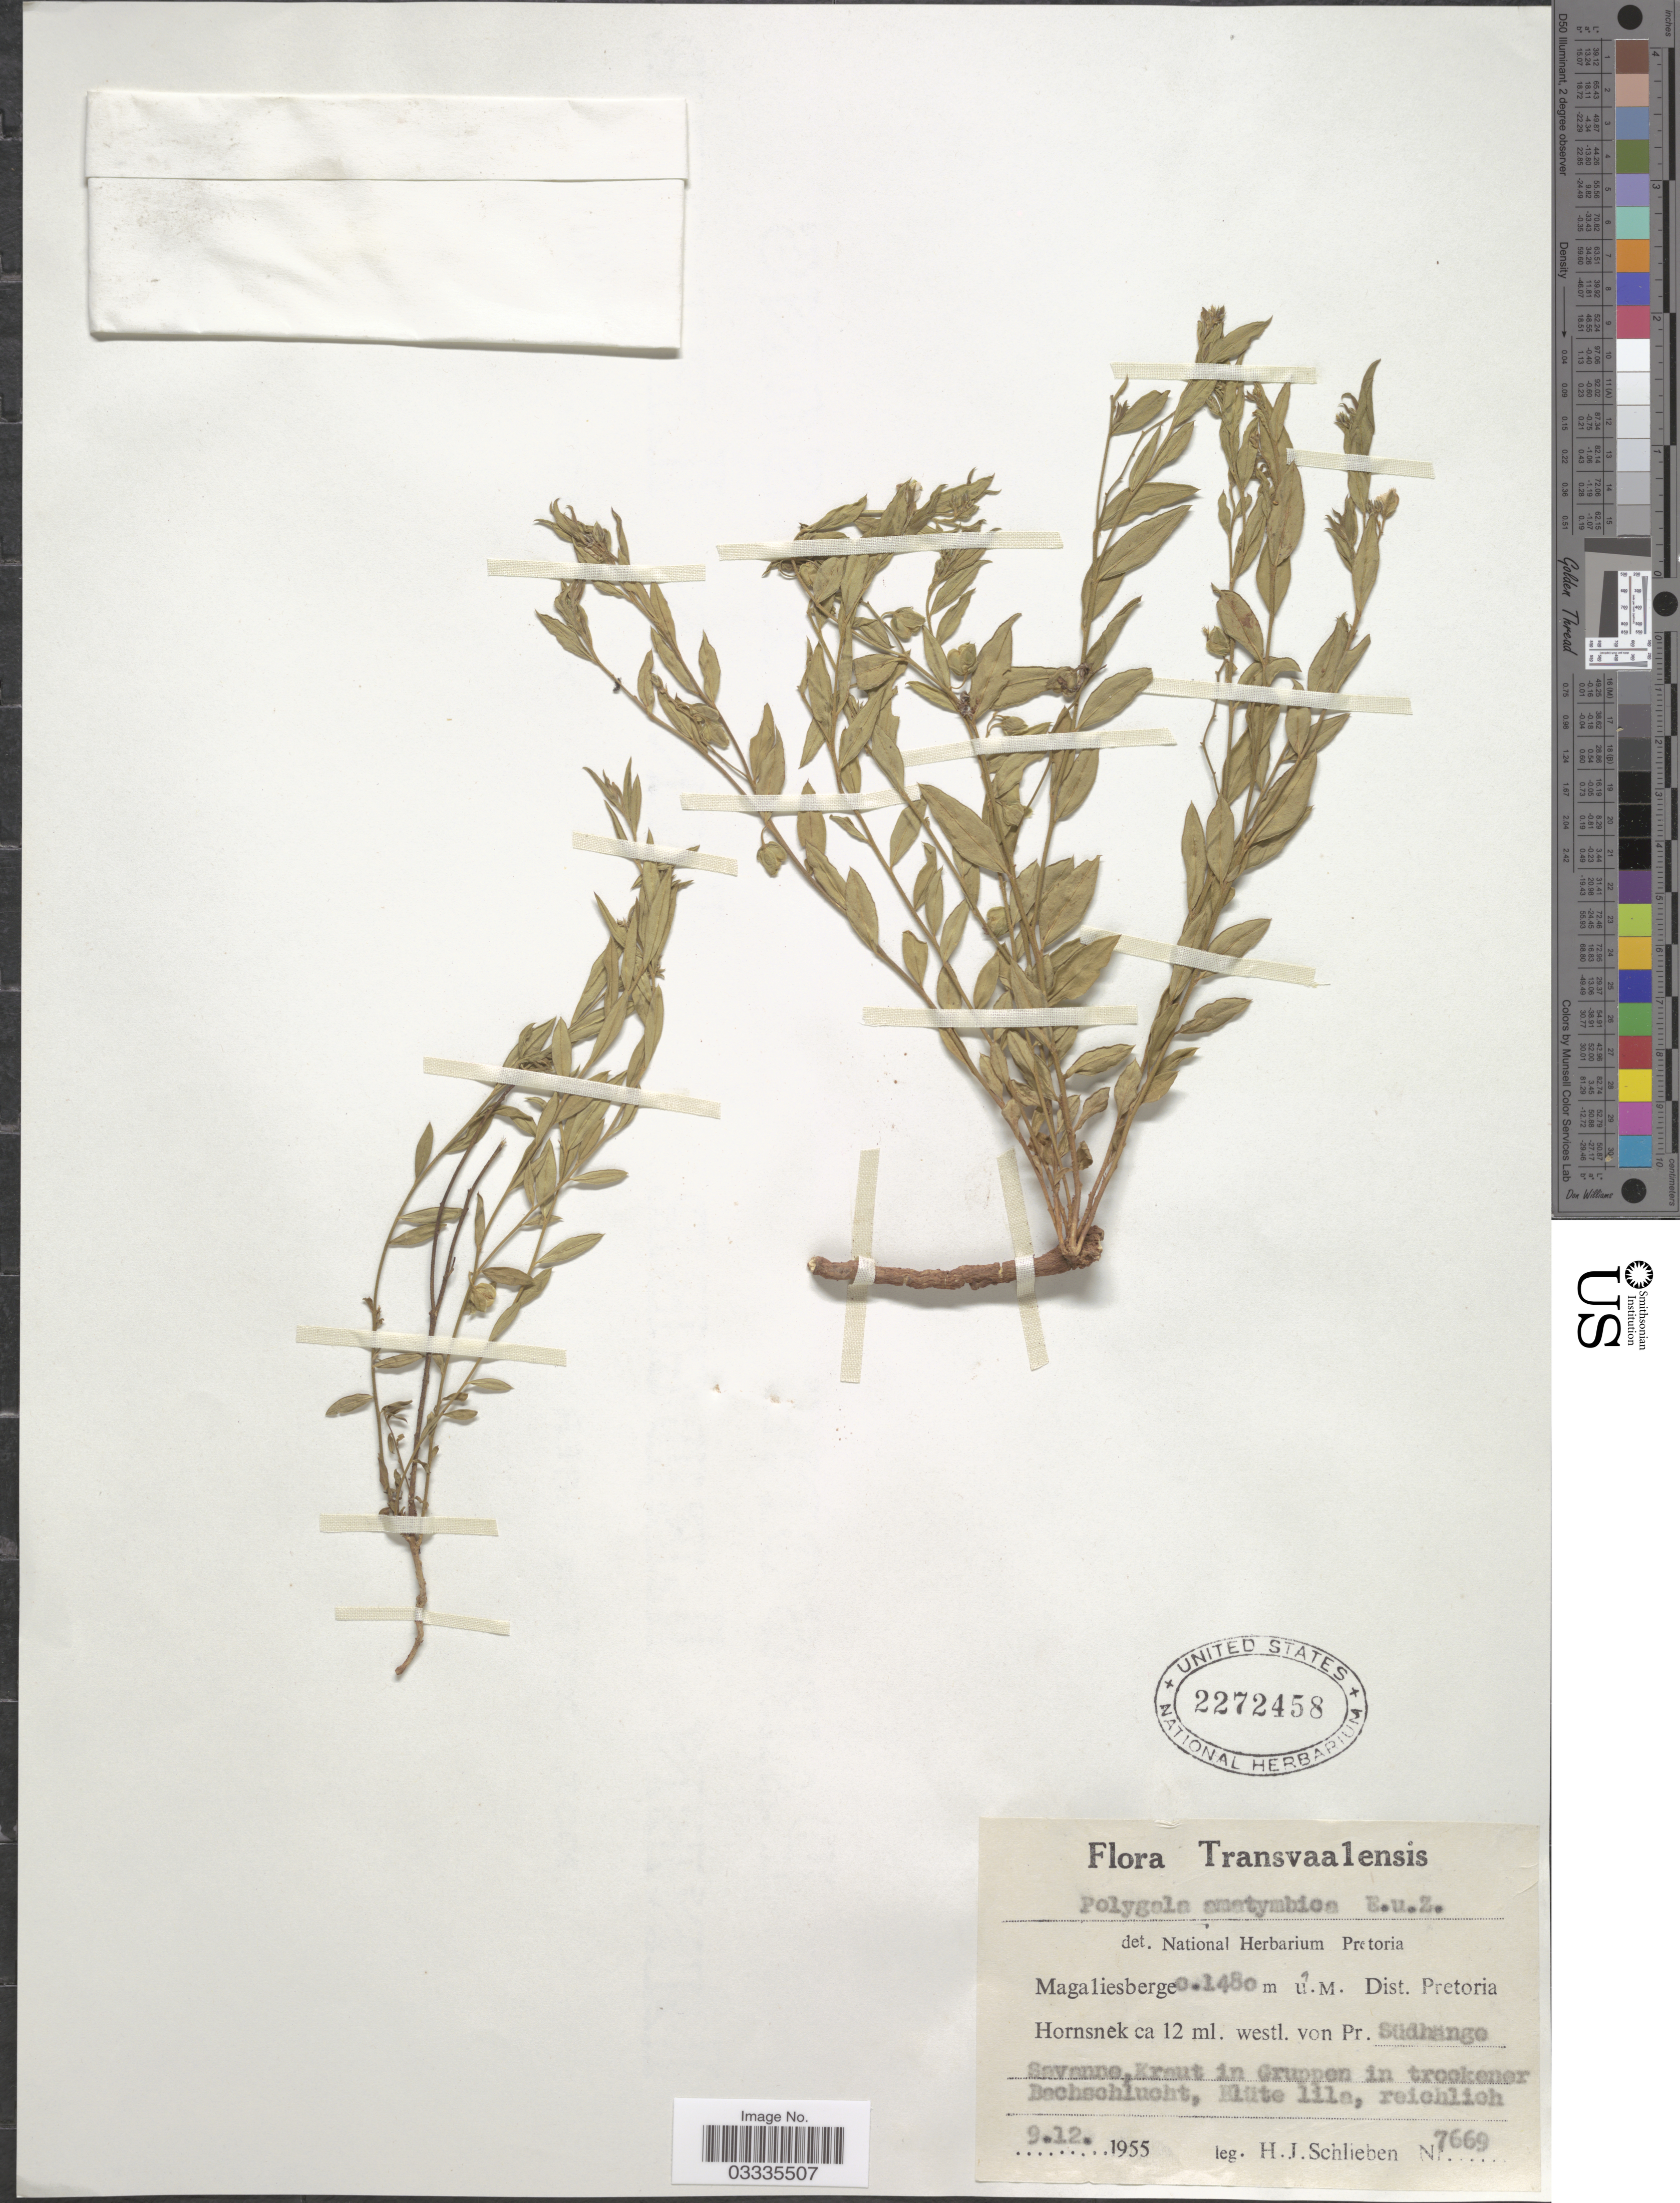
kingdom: Plantae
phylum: Tracheophyta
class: Magnoliopsida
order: Fabales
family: Polygalaceae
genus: Polygala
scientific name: Polygala amatymbica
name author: Eckl. & Zeyh.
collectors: H. J. Schlieben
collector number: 7669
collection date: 1955-12-09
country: South Africa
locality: Tranvaalensis. Magaliesberge. U. M. dist. Pretoria. Hornsnek ca 12 ml. west. von Pr. Südhänge.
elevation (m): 1480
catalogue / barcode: US 2272458